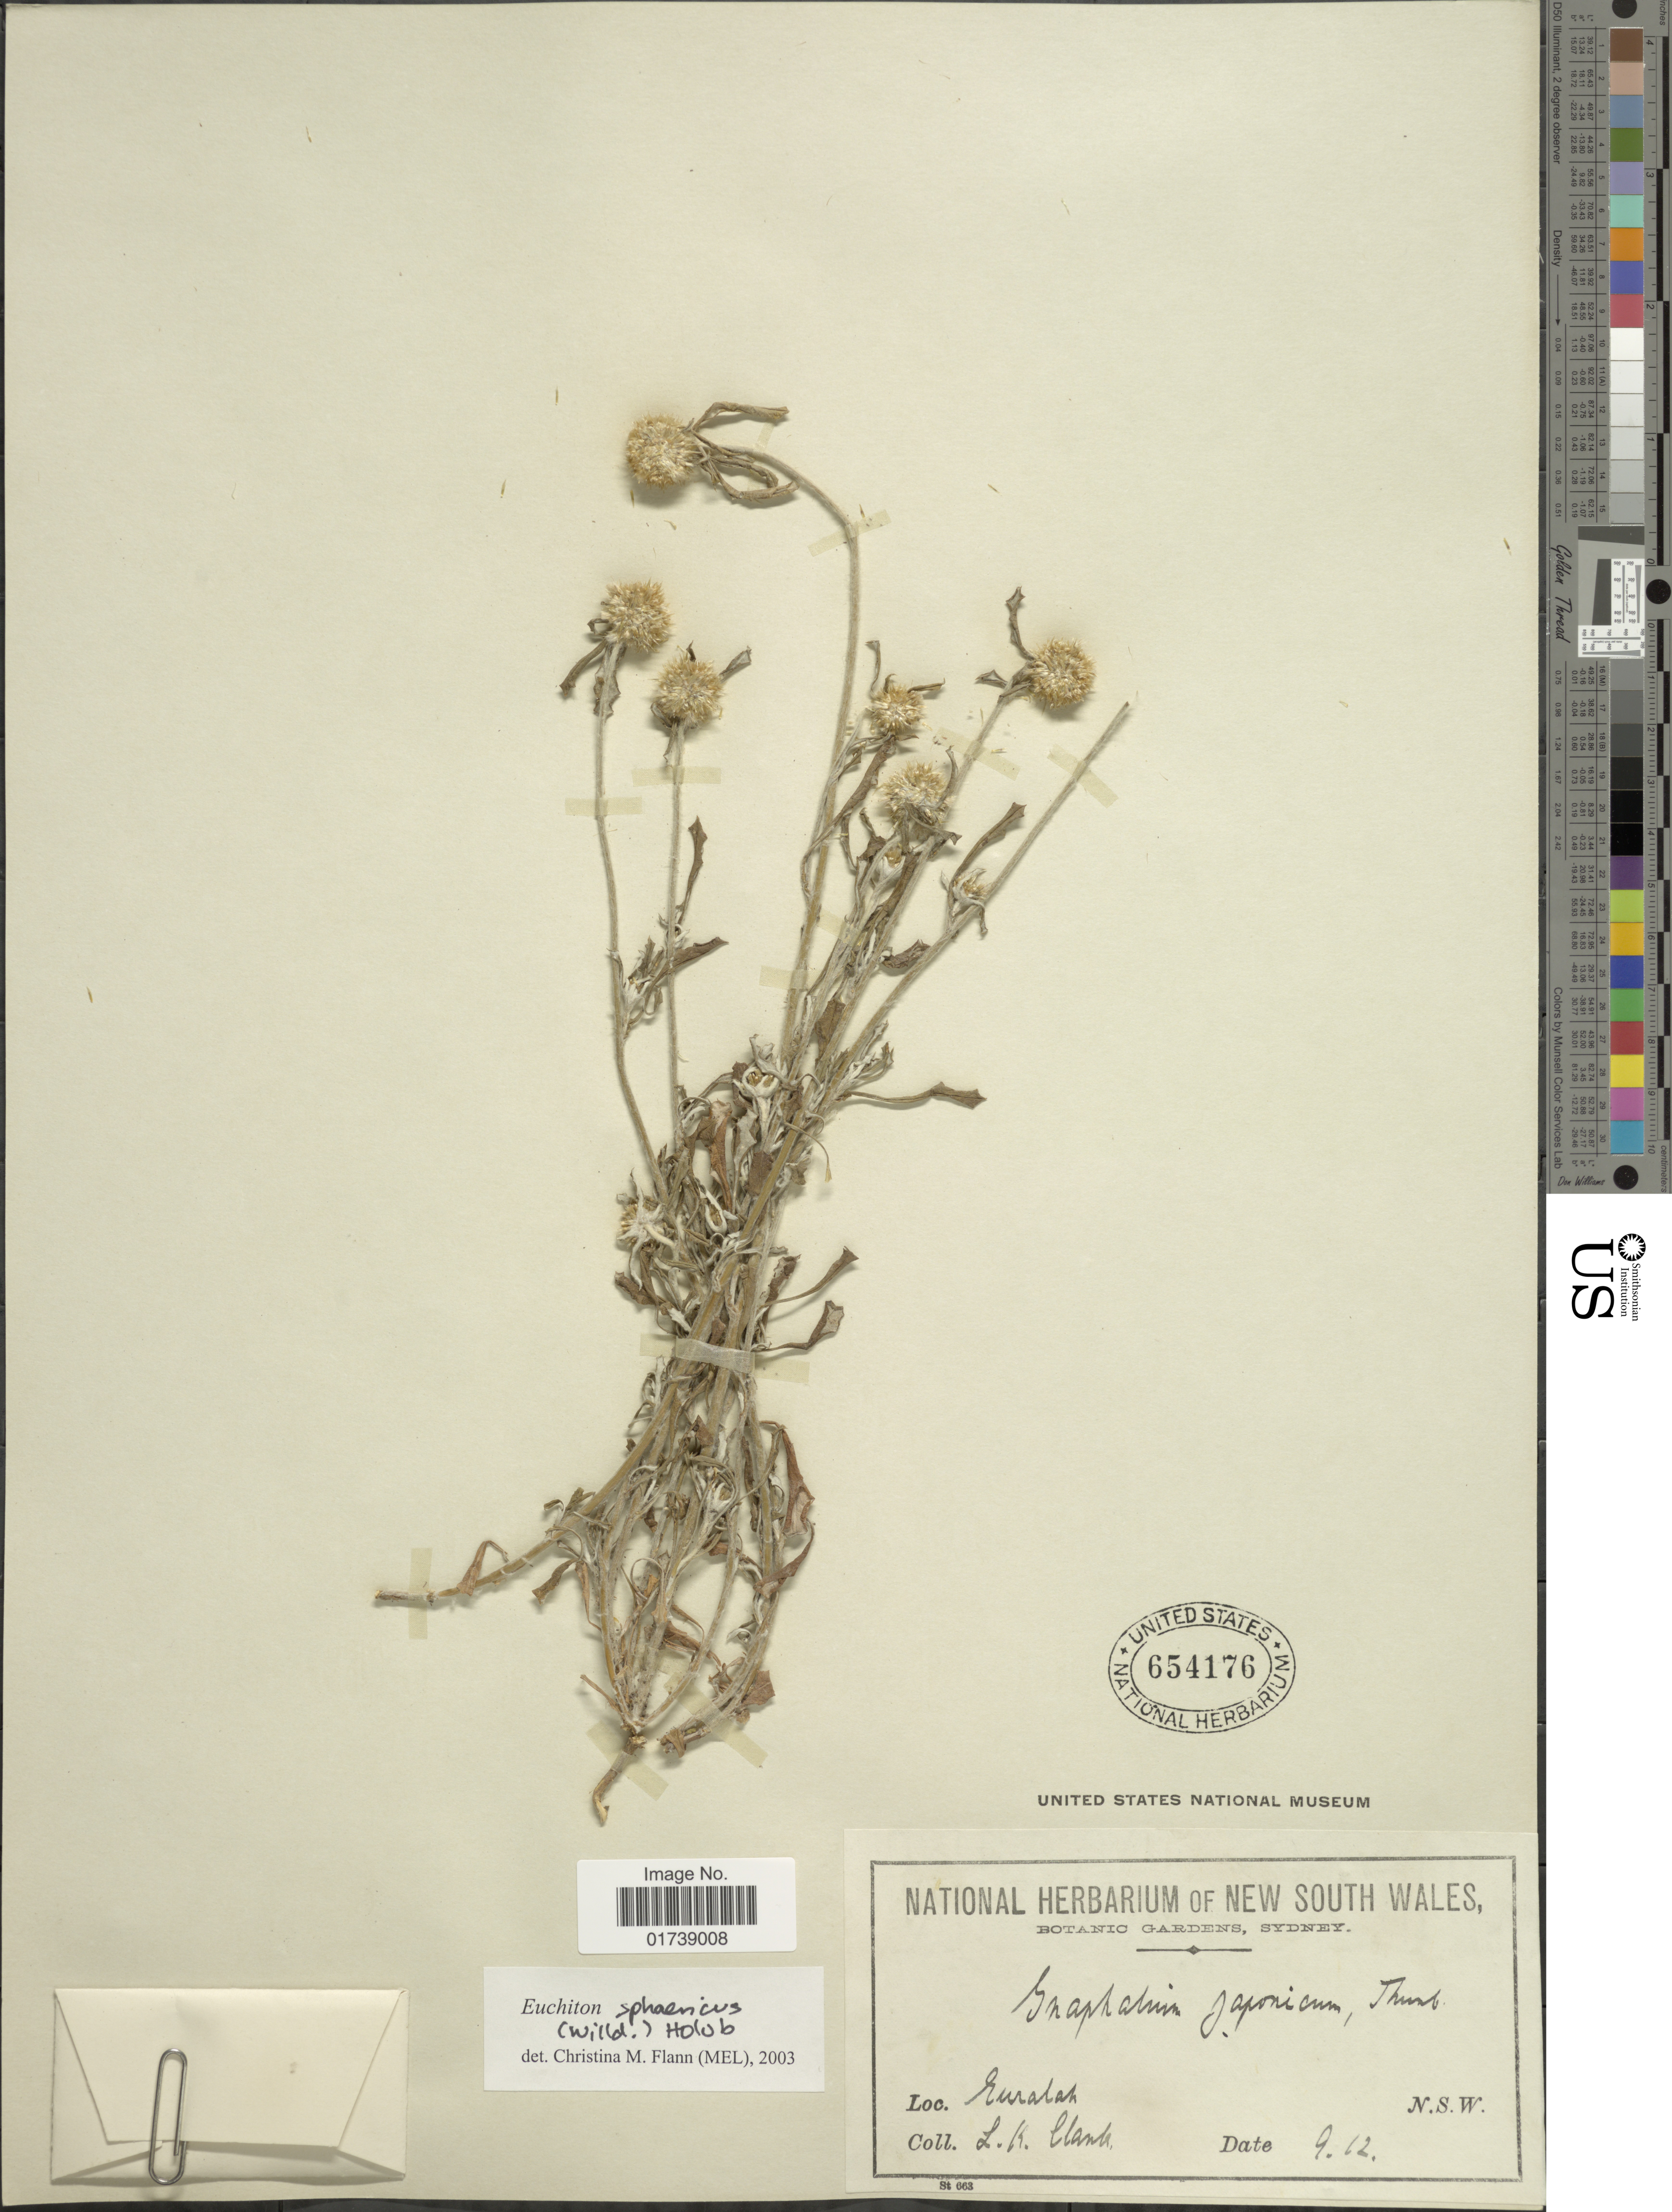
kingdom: Plantae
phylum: Tracheophyta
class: Magnoliopsida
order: Asterales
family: Asteraceae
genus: Euchiton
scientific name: Euchiton sphaericus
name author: (Willd.) Holub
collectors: L. Clarke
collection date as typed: Transcribed d/m/y: /9/12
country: Australia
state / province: New South Wales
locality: Ruratah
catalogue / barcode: US 654176